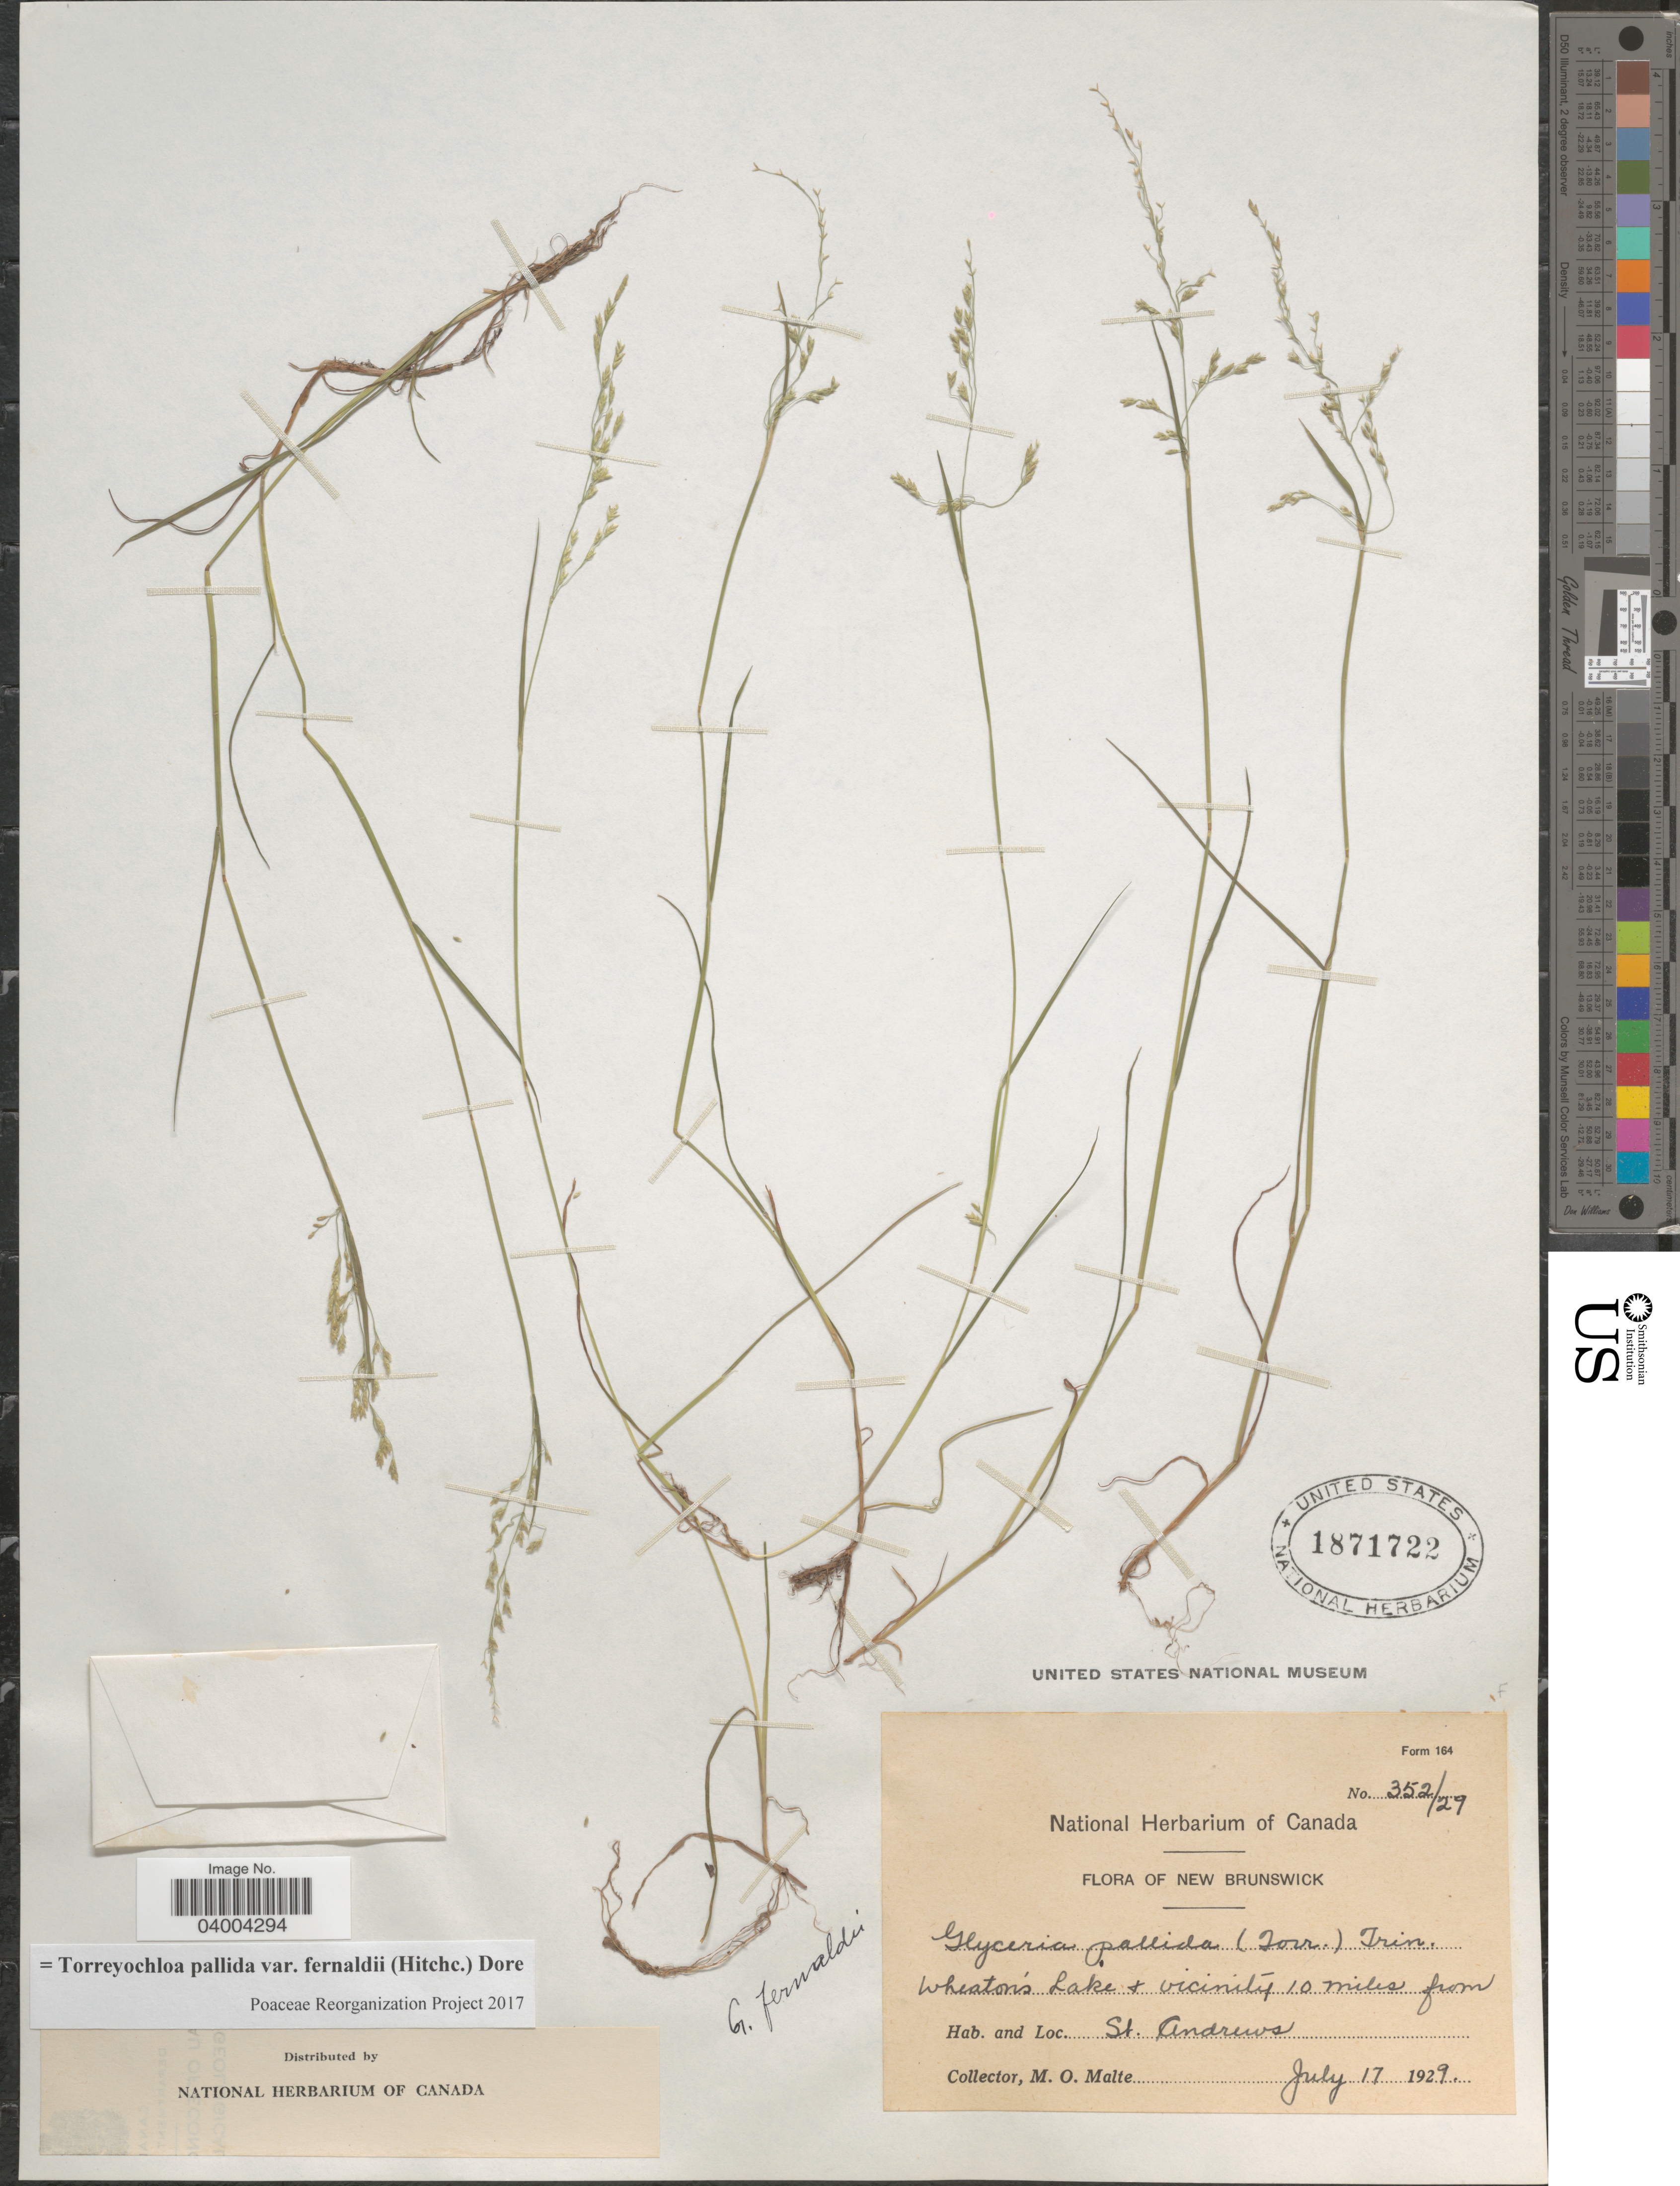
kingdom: Plantae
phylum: Tracheophyta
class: Liliopsida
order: Poales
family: Poaceae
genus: Torreyochloa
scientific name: Torreyochloa pallida var. fernaldii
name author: (Hitchc.) Dore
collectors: M. O. Malte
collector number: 352/29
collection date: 1929-07-17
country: Canada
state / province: New Brunswick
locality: Wheaton's Lake & vicinity 10 miles from St. Andrews.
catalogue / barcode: US 1871722